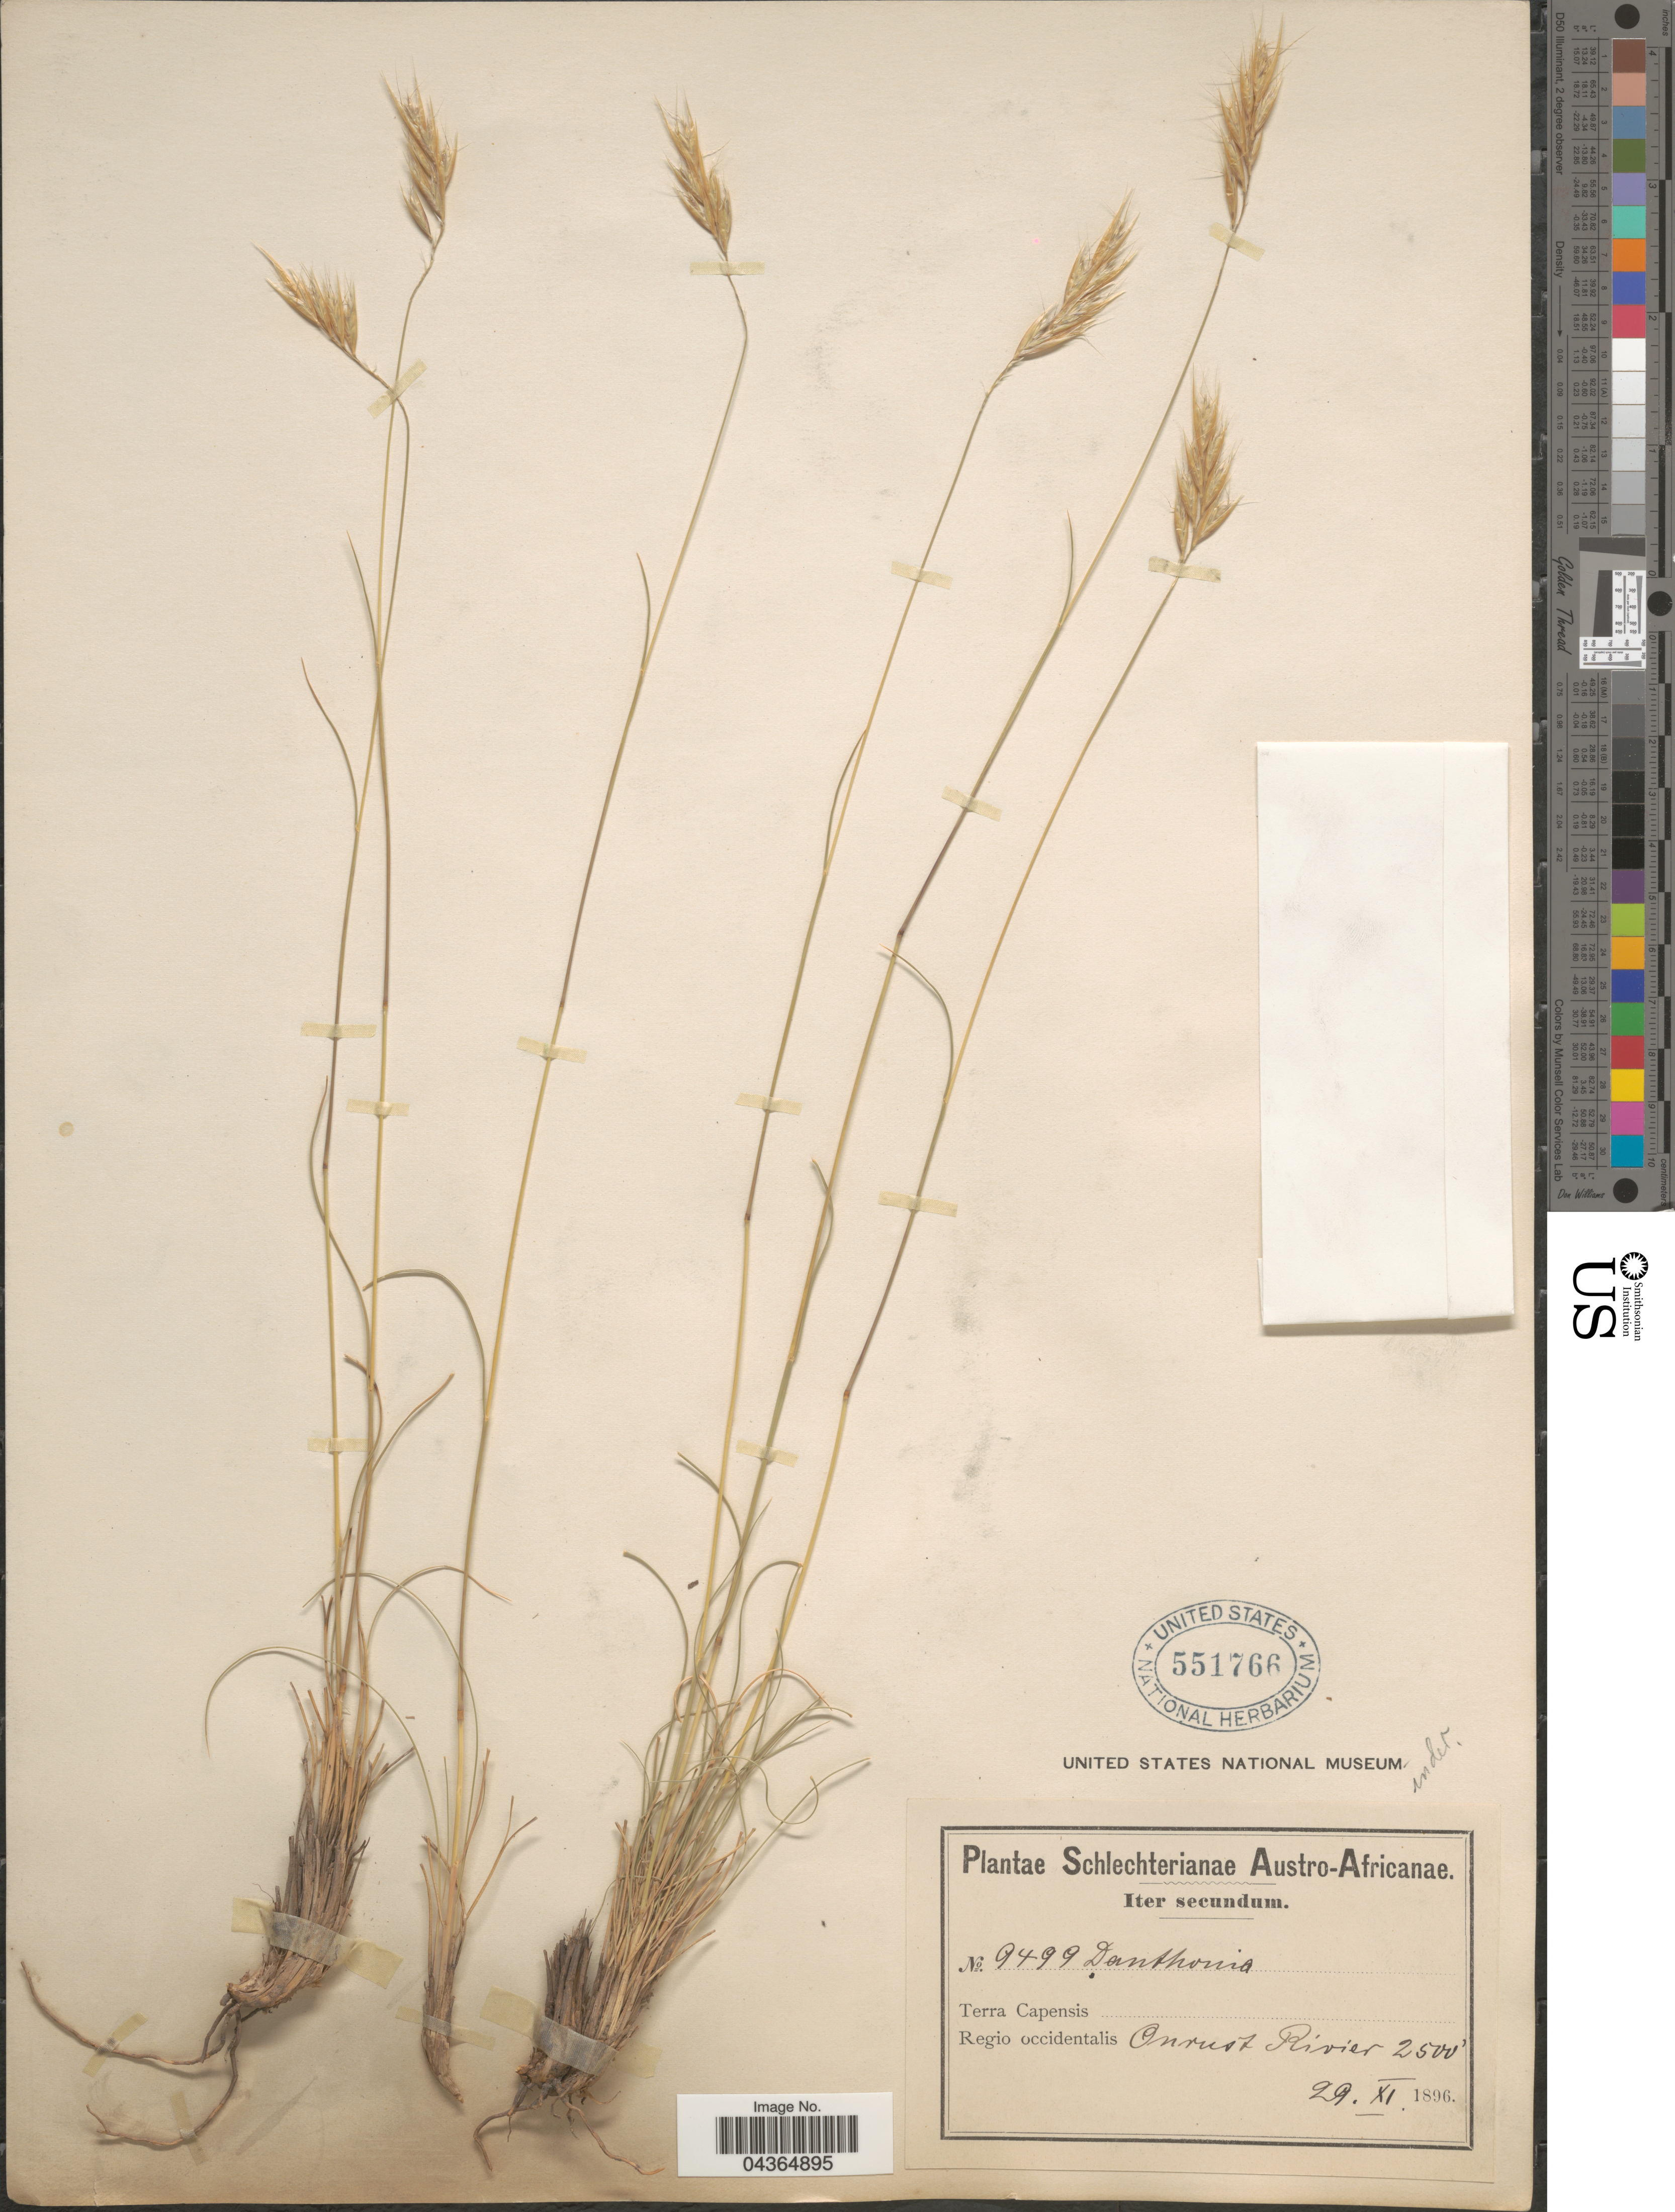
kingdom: Plantae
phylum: Tracheophyta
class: Liliopsida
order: Poales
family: Poaceae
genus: Merxmuellera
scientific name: Merxmuellera sp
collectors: Schlechter, --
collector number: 9499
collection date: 1896-11-29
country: South Africa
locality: Austro-Africanae. Terra Capensis. Regio occidentalis Onrust Rivier.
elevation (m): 762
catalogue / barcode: US 551766